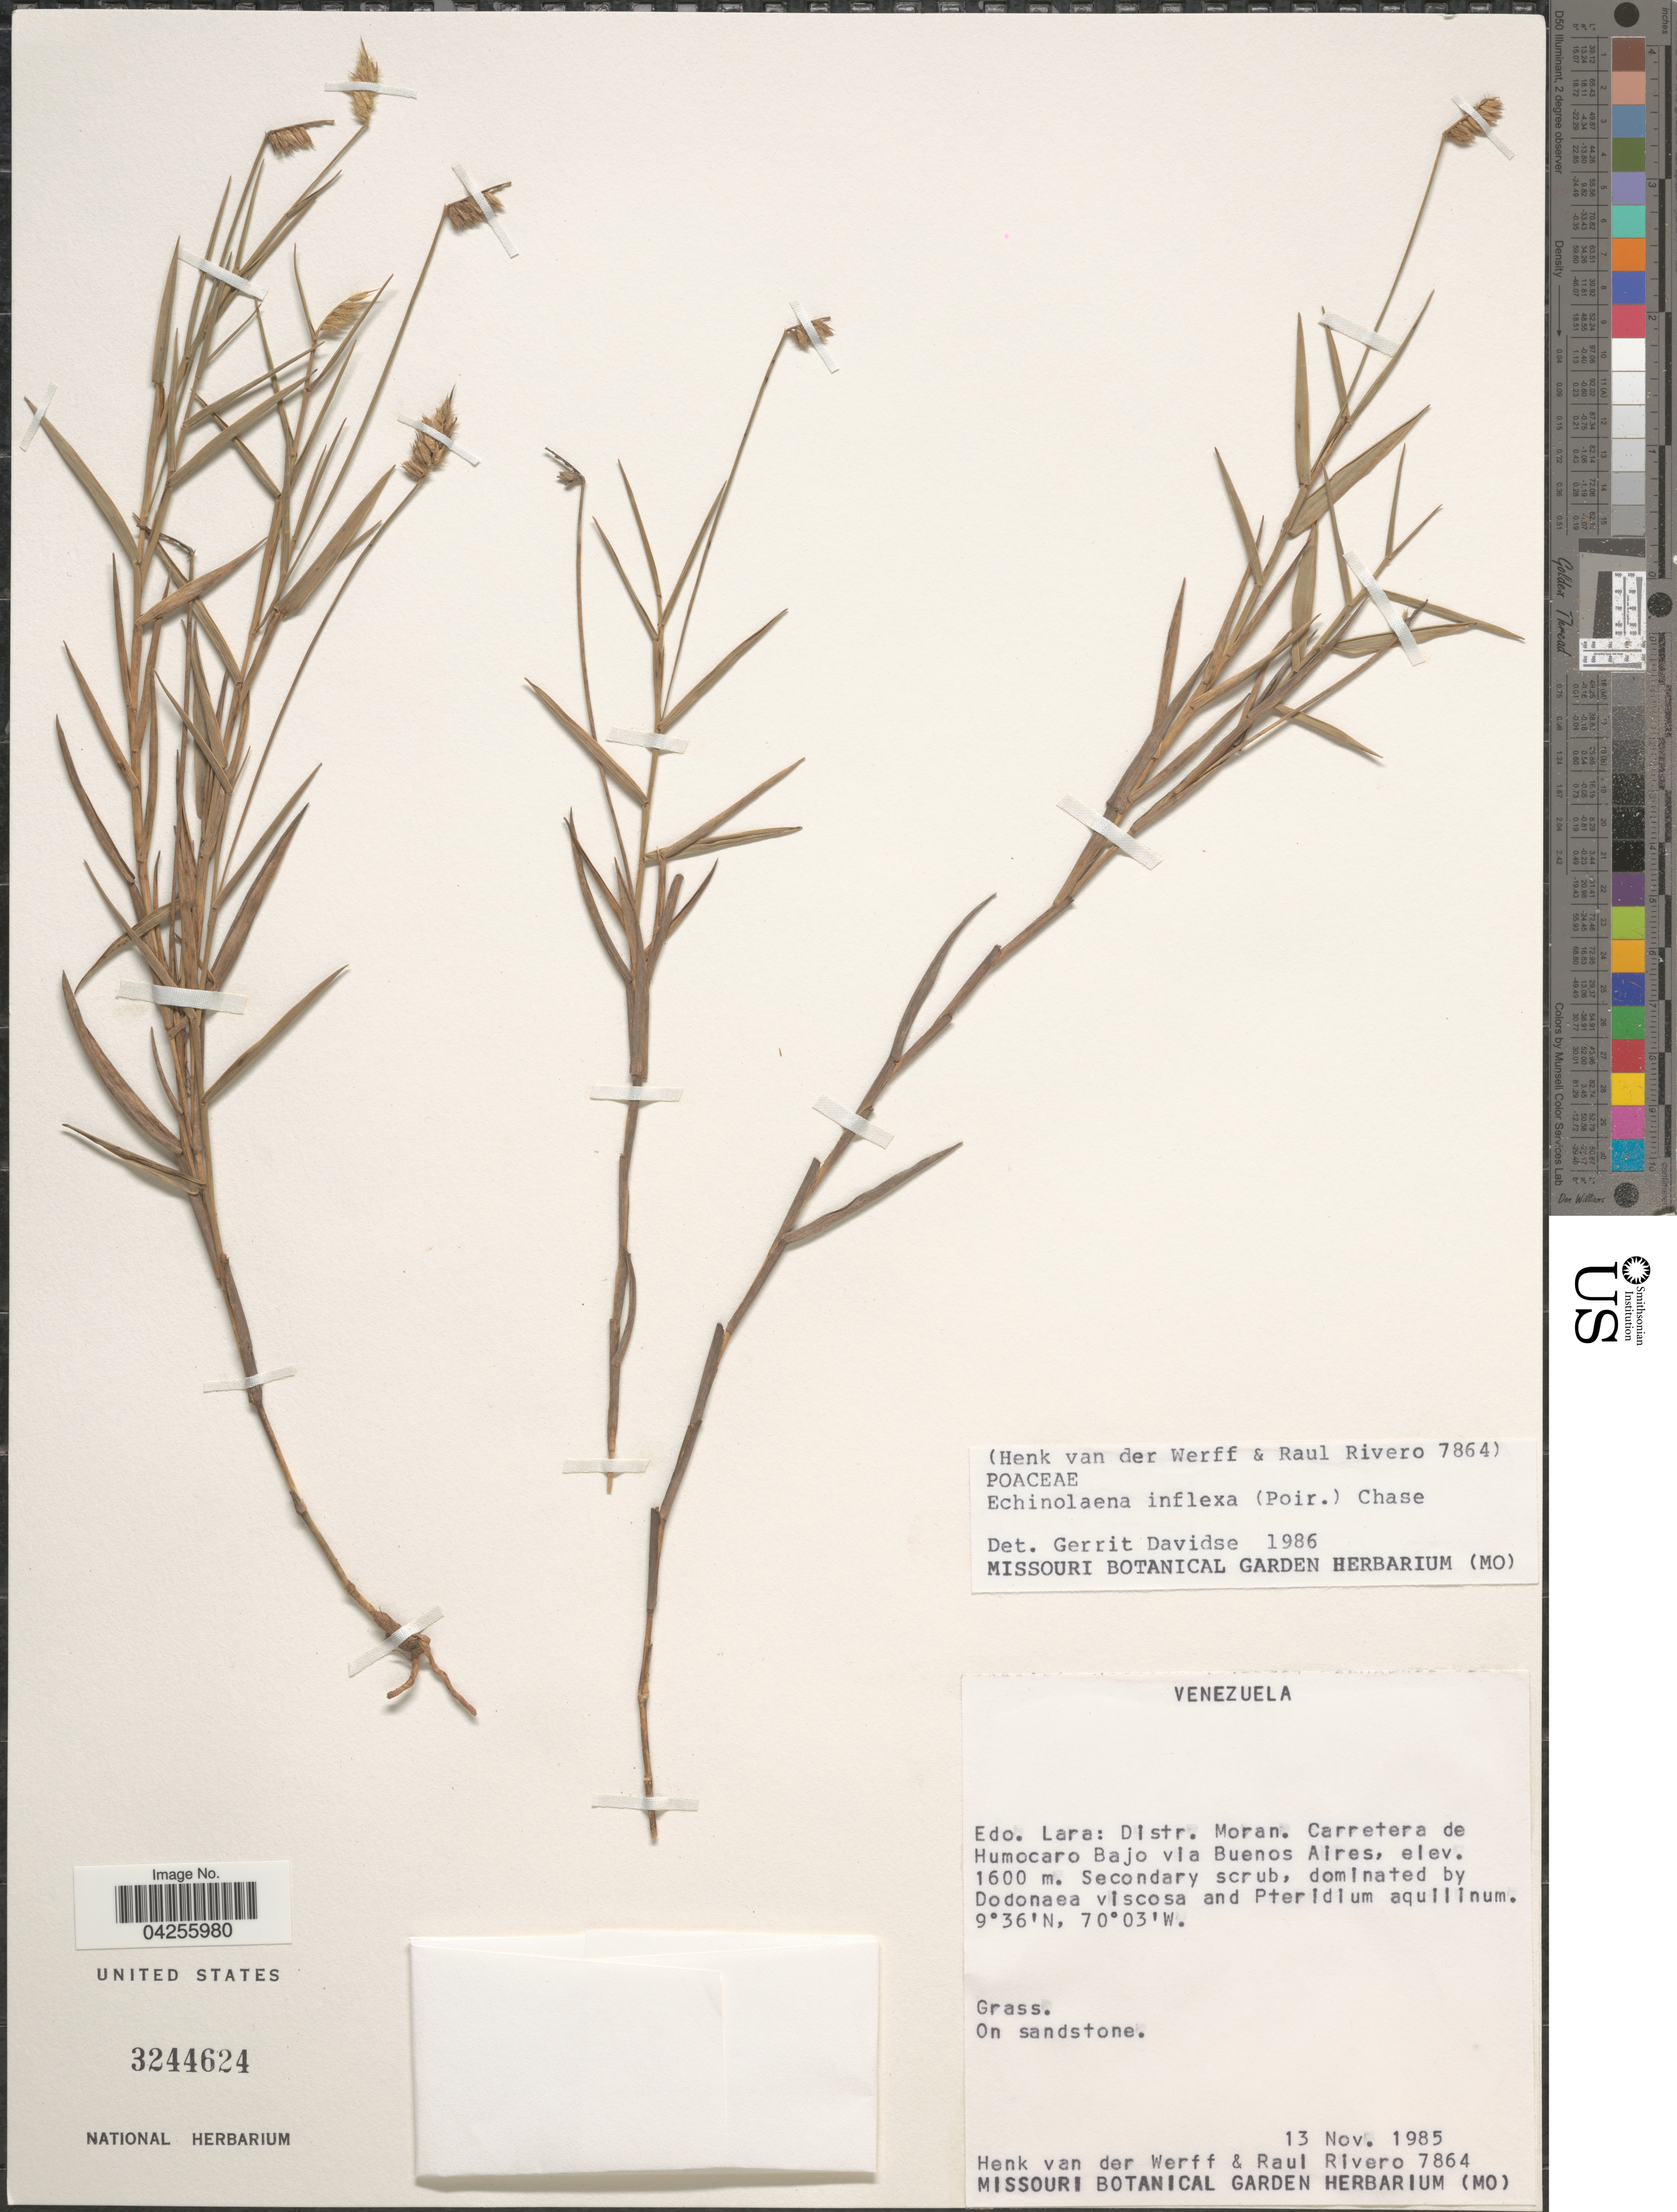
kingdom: Plantae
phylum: Tracheophyta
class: Liliopsida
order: Poales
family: Poaceae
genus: Echinolaena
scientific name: Echinolaena inflexa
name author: (Poir.) Chase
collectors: H. van der Werff & R. Rivero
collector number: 7864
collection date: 1985-11-13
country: Venezuela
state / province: Lara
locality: Distr. Moran. Carretera de Humocaro Bajo via Buenos Aires.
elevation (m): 1600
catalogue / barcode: US 3244624